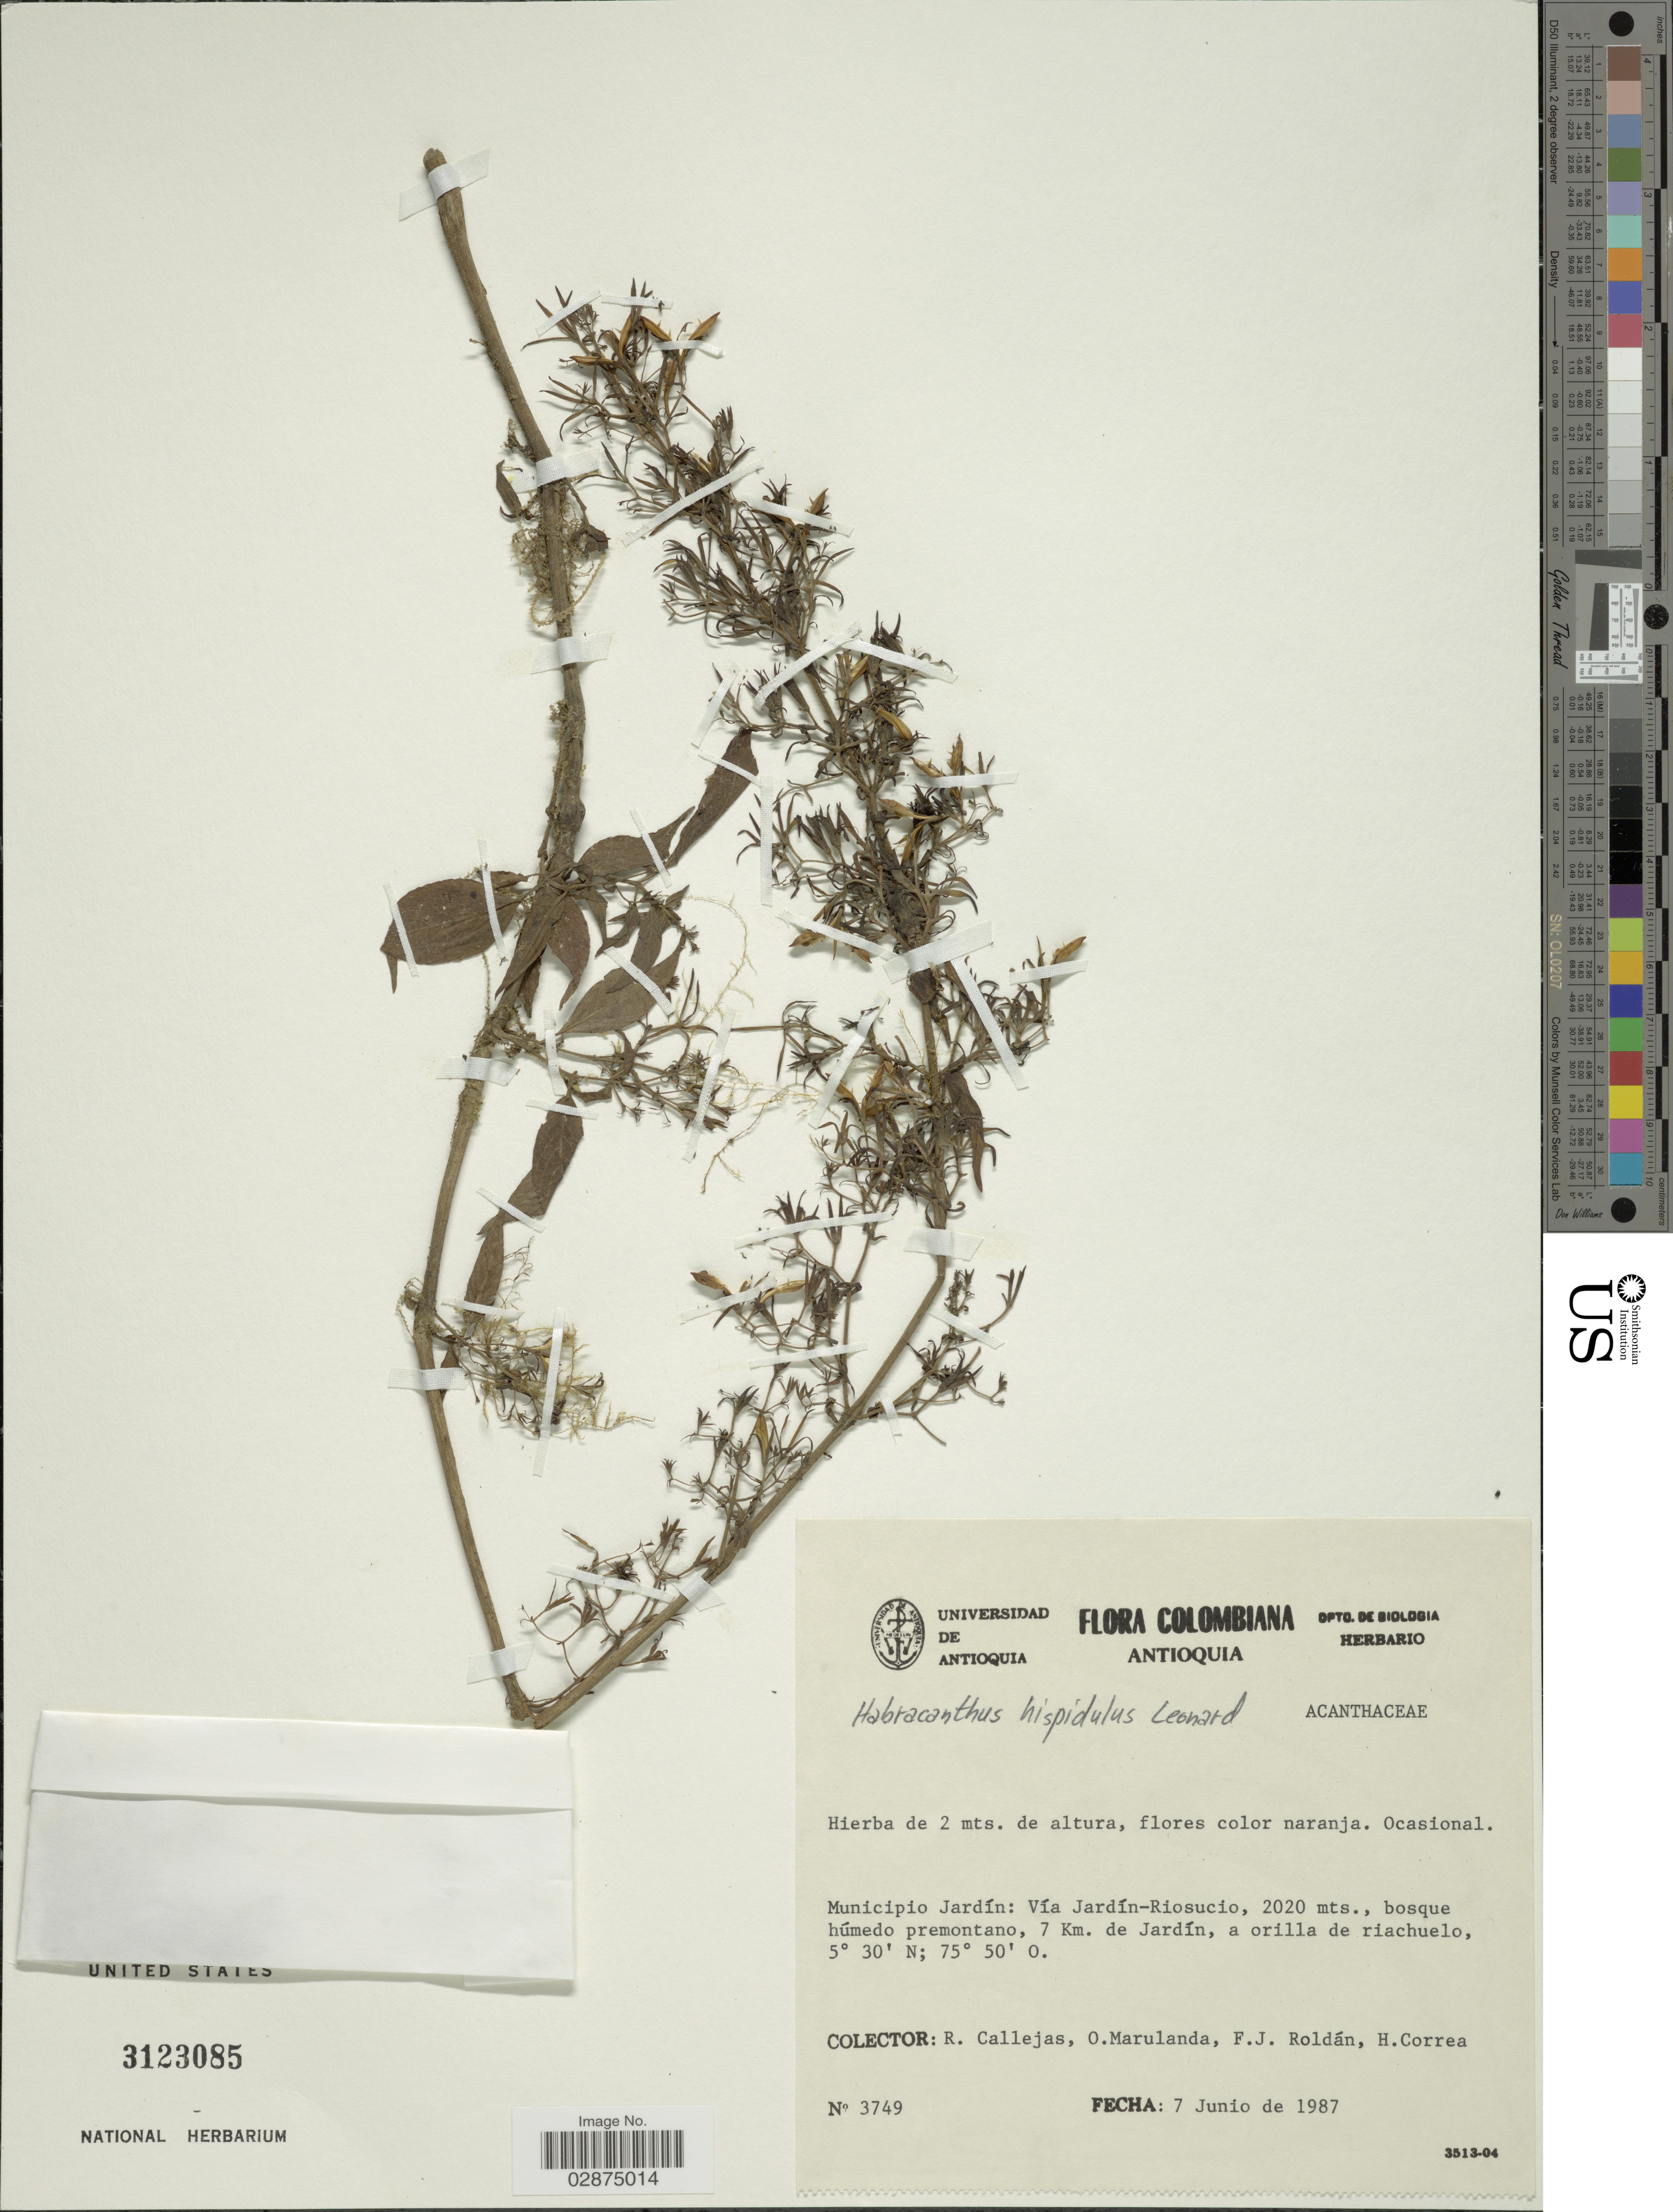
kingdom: Plantae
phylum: Tracheophyta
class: Magnoliopsida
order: Lamiales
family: Acanthaceae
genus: Habracanthus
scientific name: Habracanthus hispidulus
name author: Leonard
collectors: R. Callejas, O. Marulanda, F. J. Roldán & H. Correa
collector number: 3749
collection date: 1987-06-07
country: Colombia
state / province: Antioquia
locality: Municipio Jardín: Vía Jardín-Riosucio, 7 Km. de Jardín, a orilla de riachuelo.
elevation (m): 2020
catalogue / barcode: US 3123085